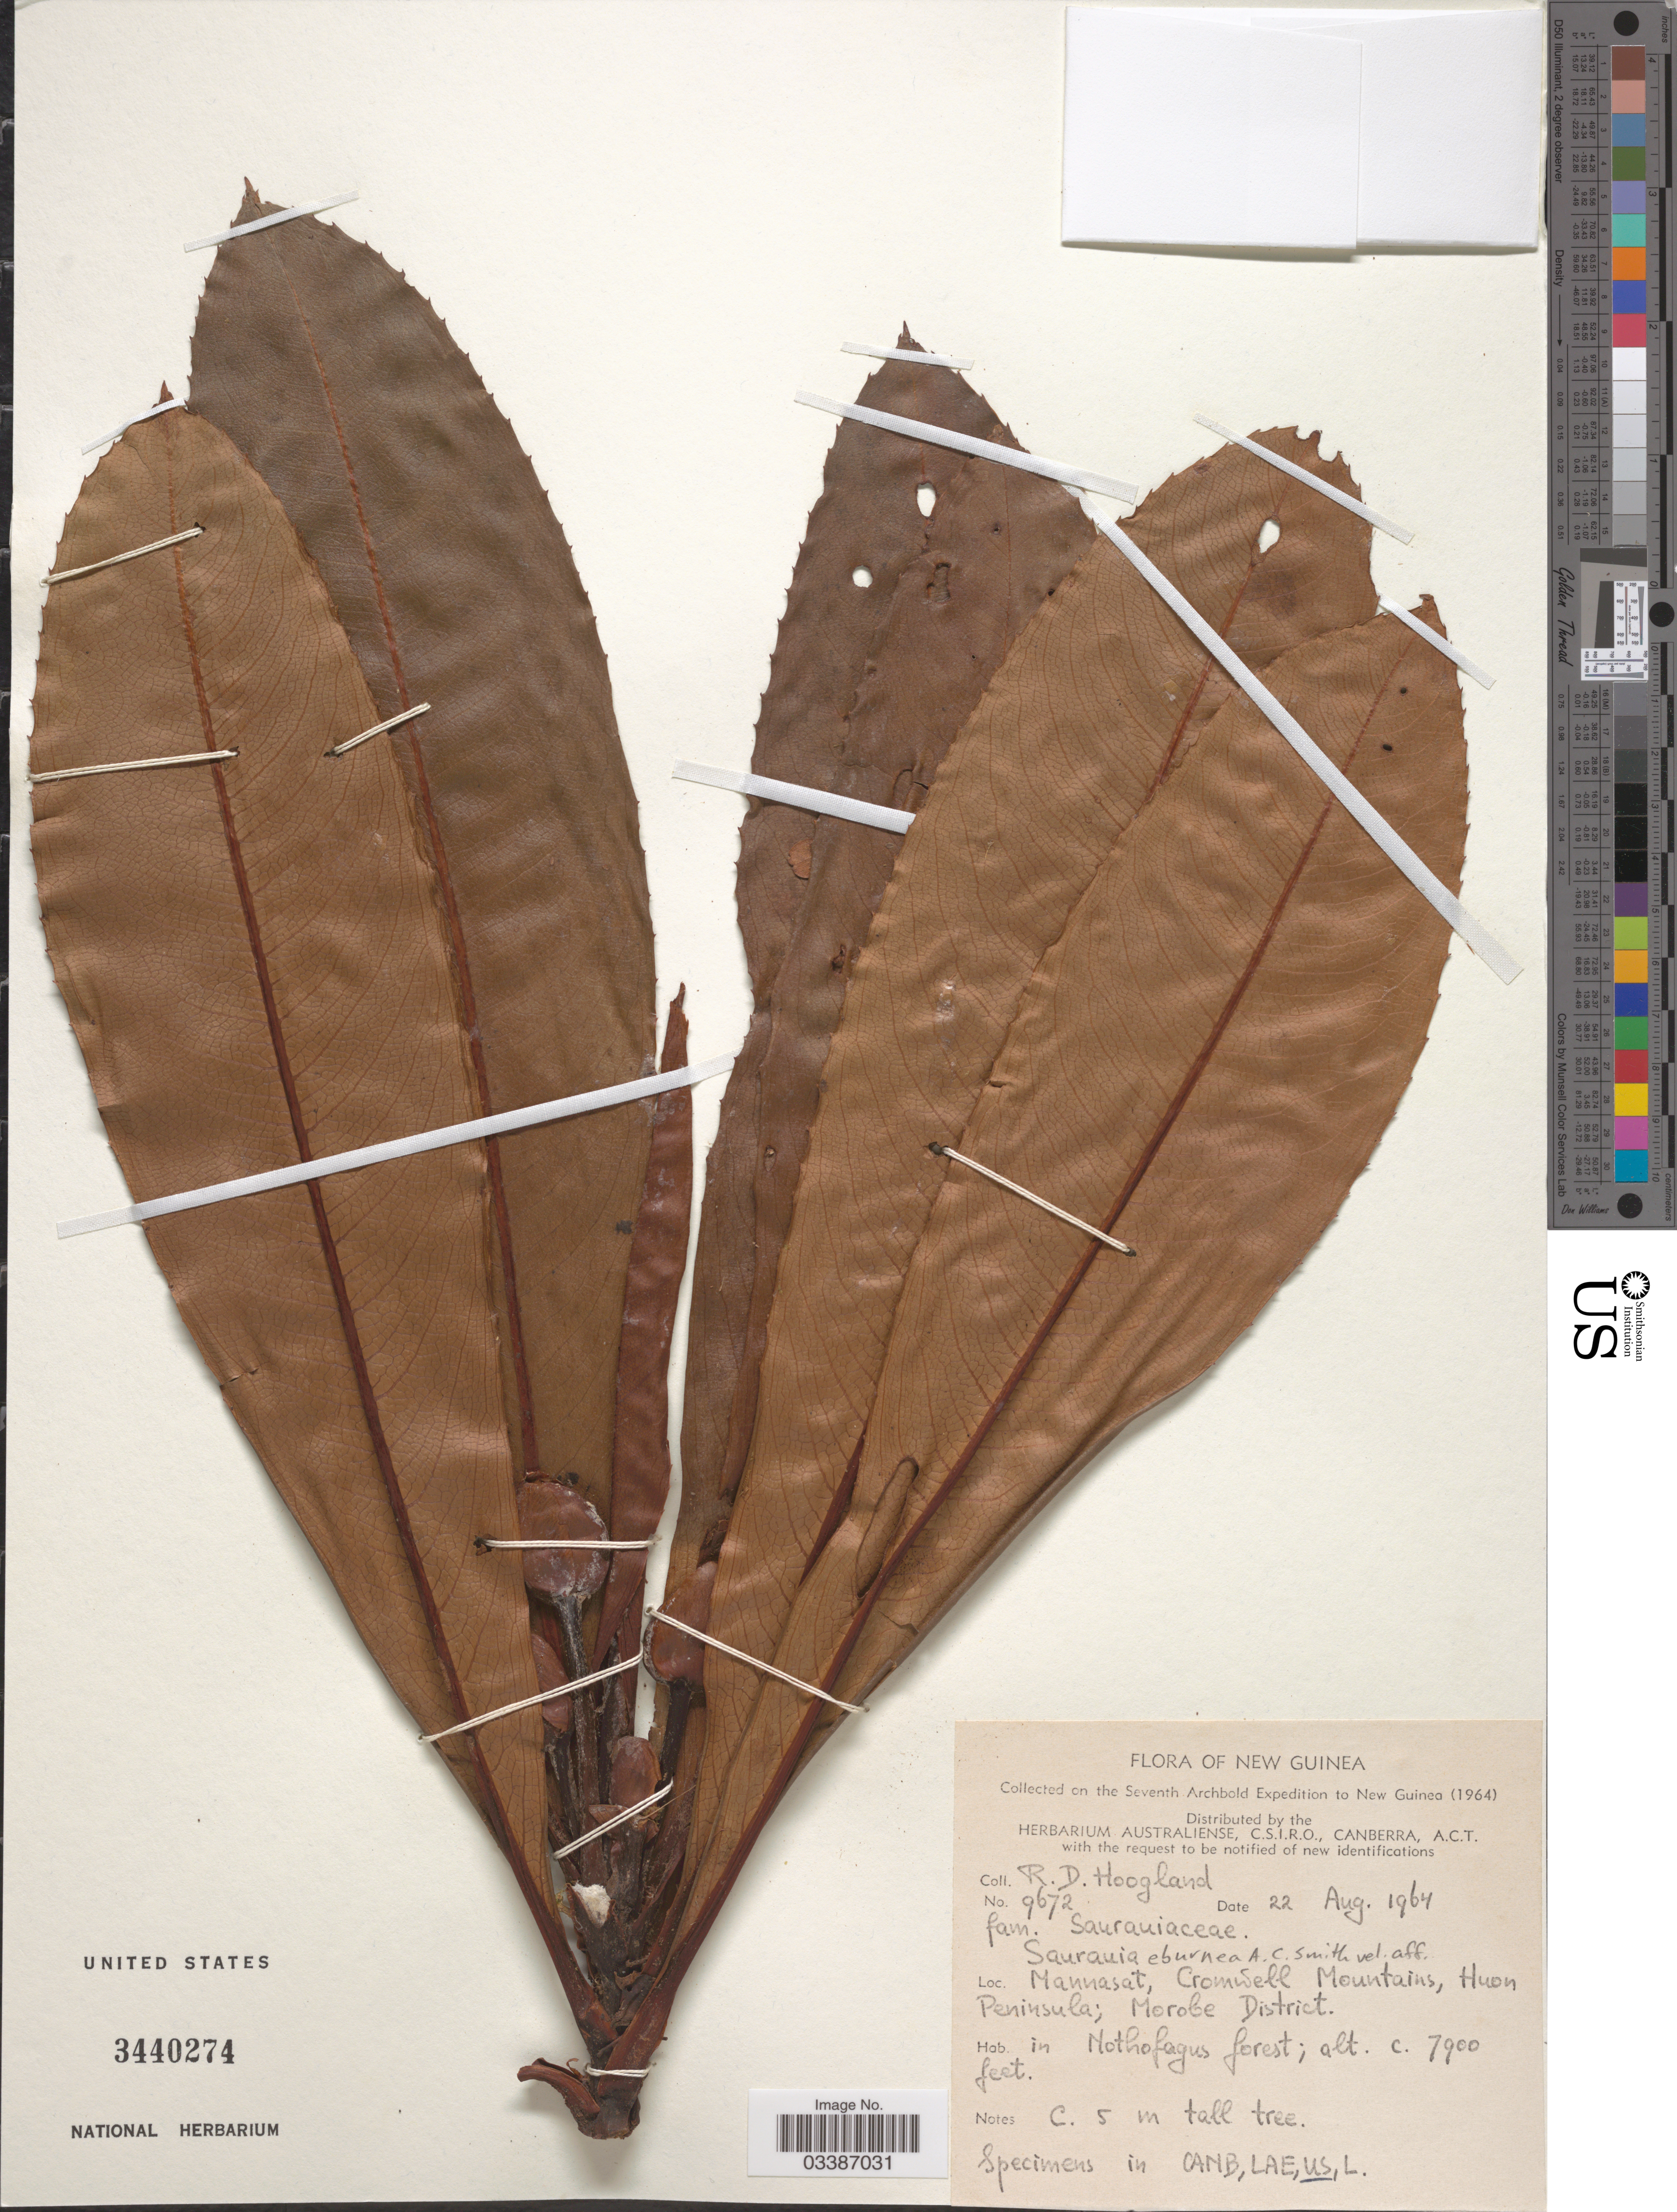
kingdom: Plantae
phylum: Tracheophyta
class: Magnoliopsida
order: Ericales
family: Actinidiaceae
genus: Saurauia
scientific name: Saurauia eburnea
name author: A.C. Sm.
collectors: R. D. Hoogland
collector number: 9672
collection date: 1964-08-22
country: Papua New Guinea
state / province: Morobe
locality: New Guinea. Mannasat, Cromwell Mountains, Huon Peninsula; Morobe District.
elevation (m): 2408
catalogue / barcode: US 3440274